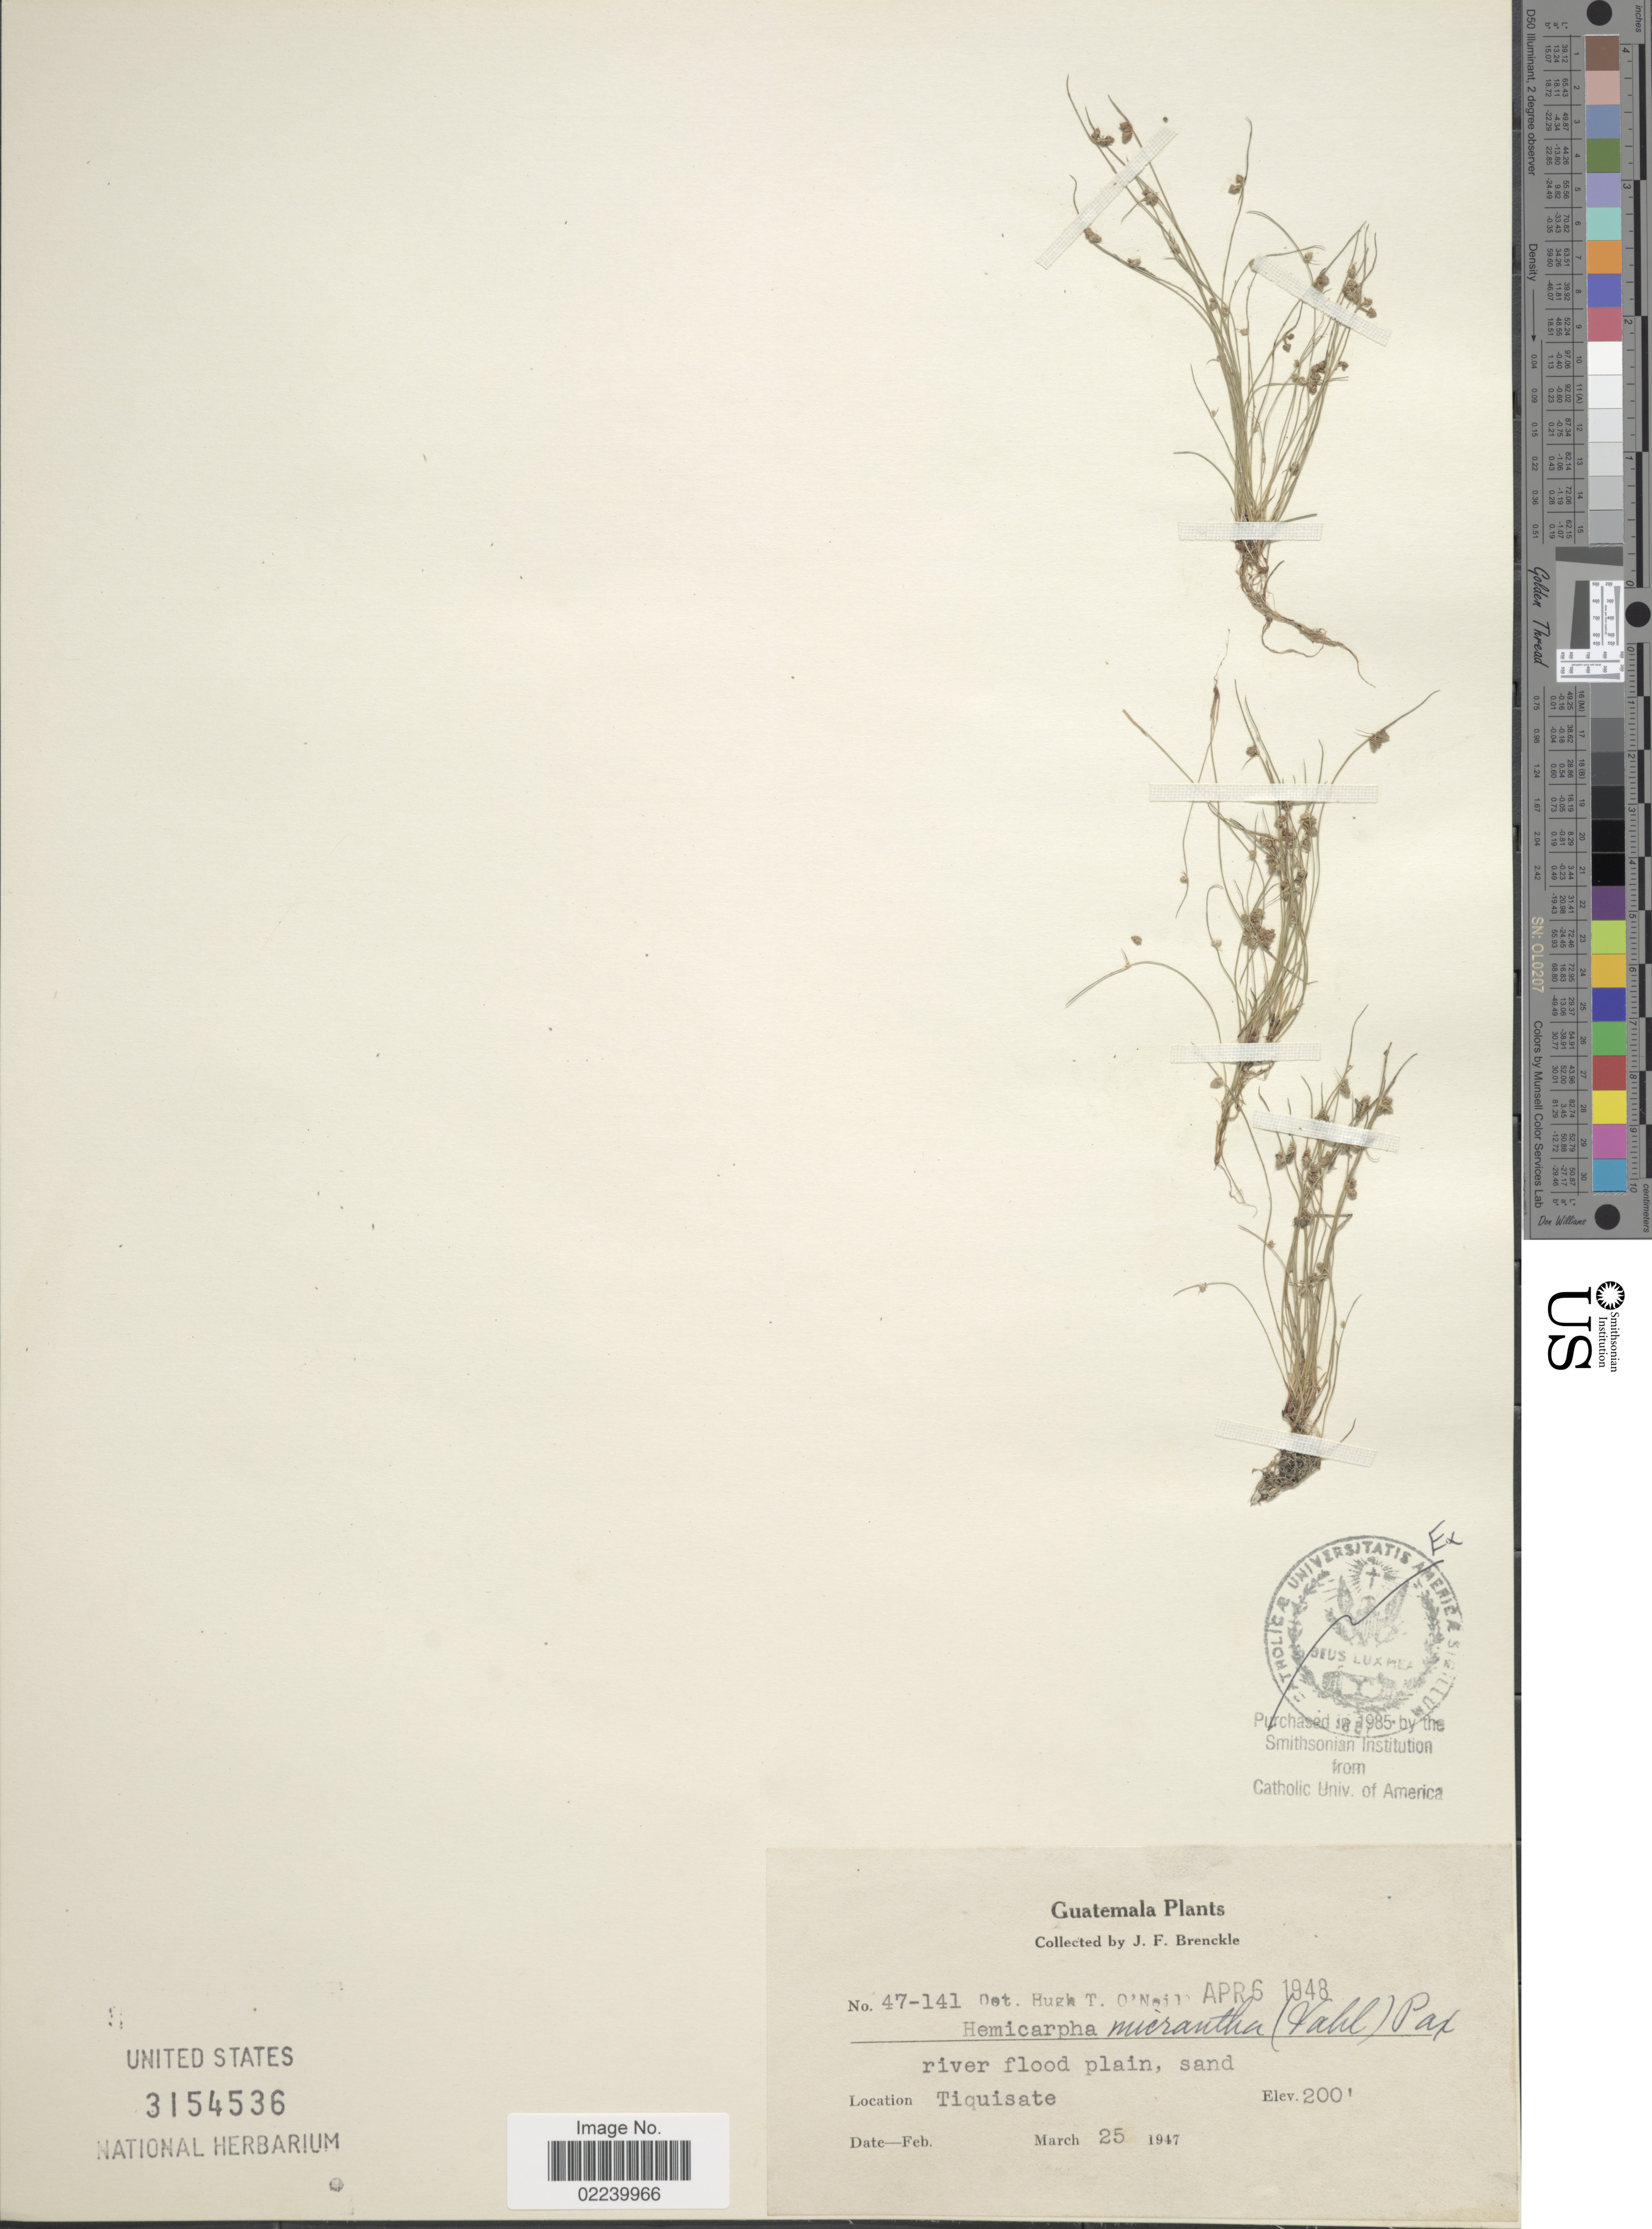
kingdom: Plantae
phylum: Tracheophyta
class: Liliopsida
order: Poales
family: Cyperaceae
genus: Cyperus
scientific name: Cyperus subsquarrosus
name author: (Muhl.) Bauters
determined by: Strong, M. T., (US), Smithsonian Institution - National Museum of Natural History (UNITED STATES)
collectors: J. Brenckle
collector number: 47-141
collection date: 1947-03-25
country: Guatemala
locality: River flood plain, Tiquisate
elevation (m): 61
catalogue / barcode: US 3154536